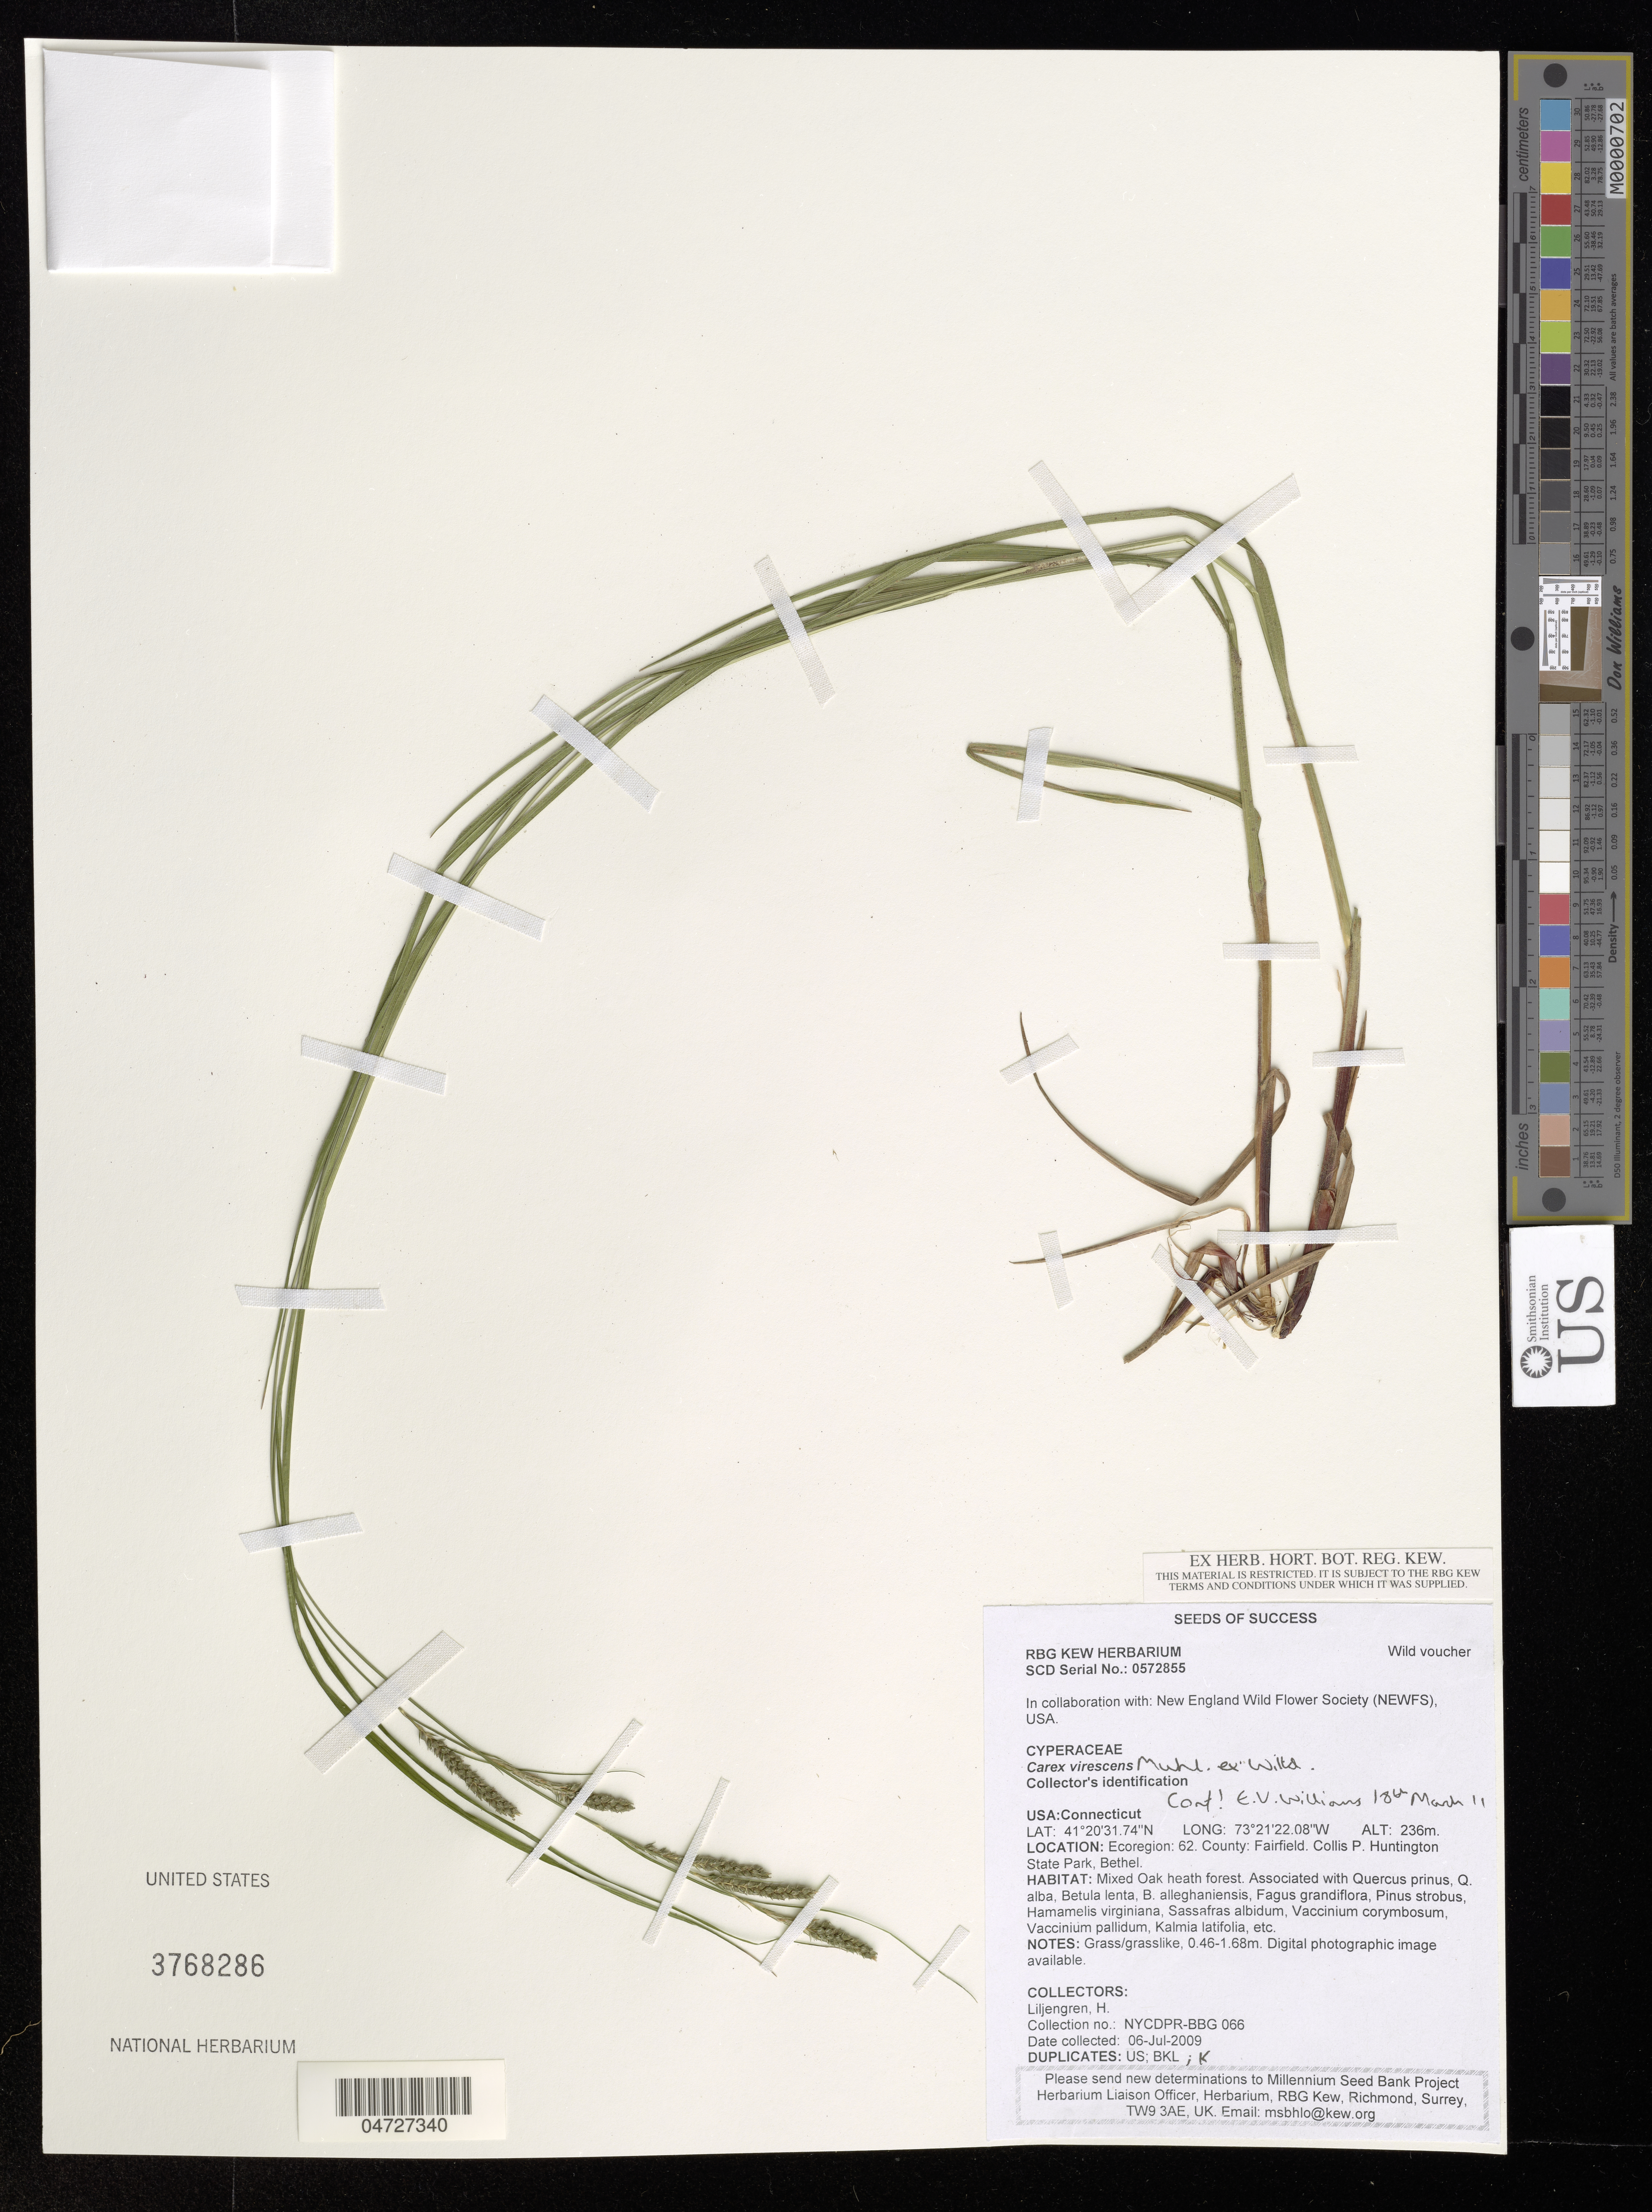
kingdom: Plantae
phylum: Tracheophyta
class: Liliopsida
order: Poales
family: Cyperaceae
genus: Carex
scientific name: Carex virescens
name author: Muhl. ex Willd.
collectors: H. Liljengren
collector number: NYCDPR-BBG 066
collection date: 2009-07-06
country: United States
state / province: Connecticut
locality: Ecoregion: 62. County: Fairfield. Collis P. Huntington State Park. Bethel.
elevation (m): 236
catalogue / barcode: US 3768286